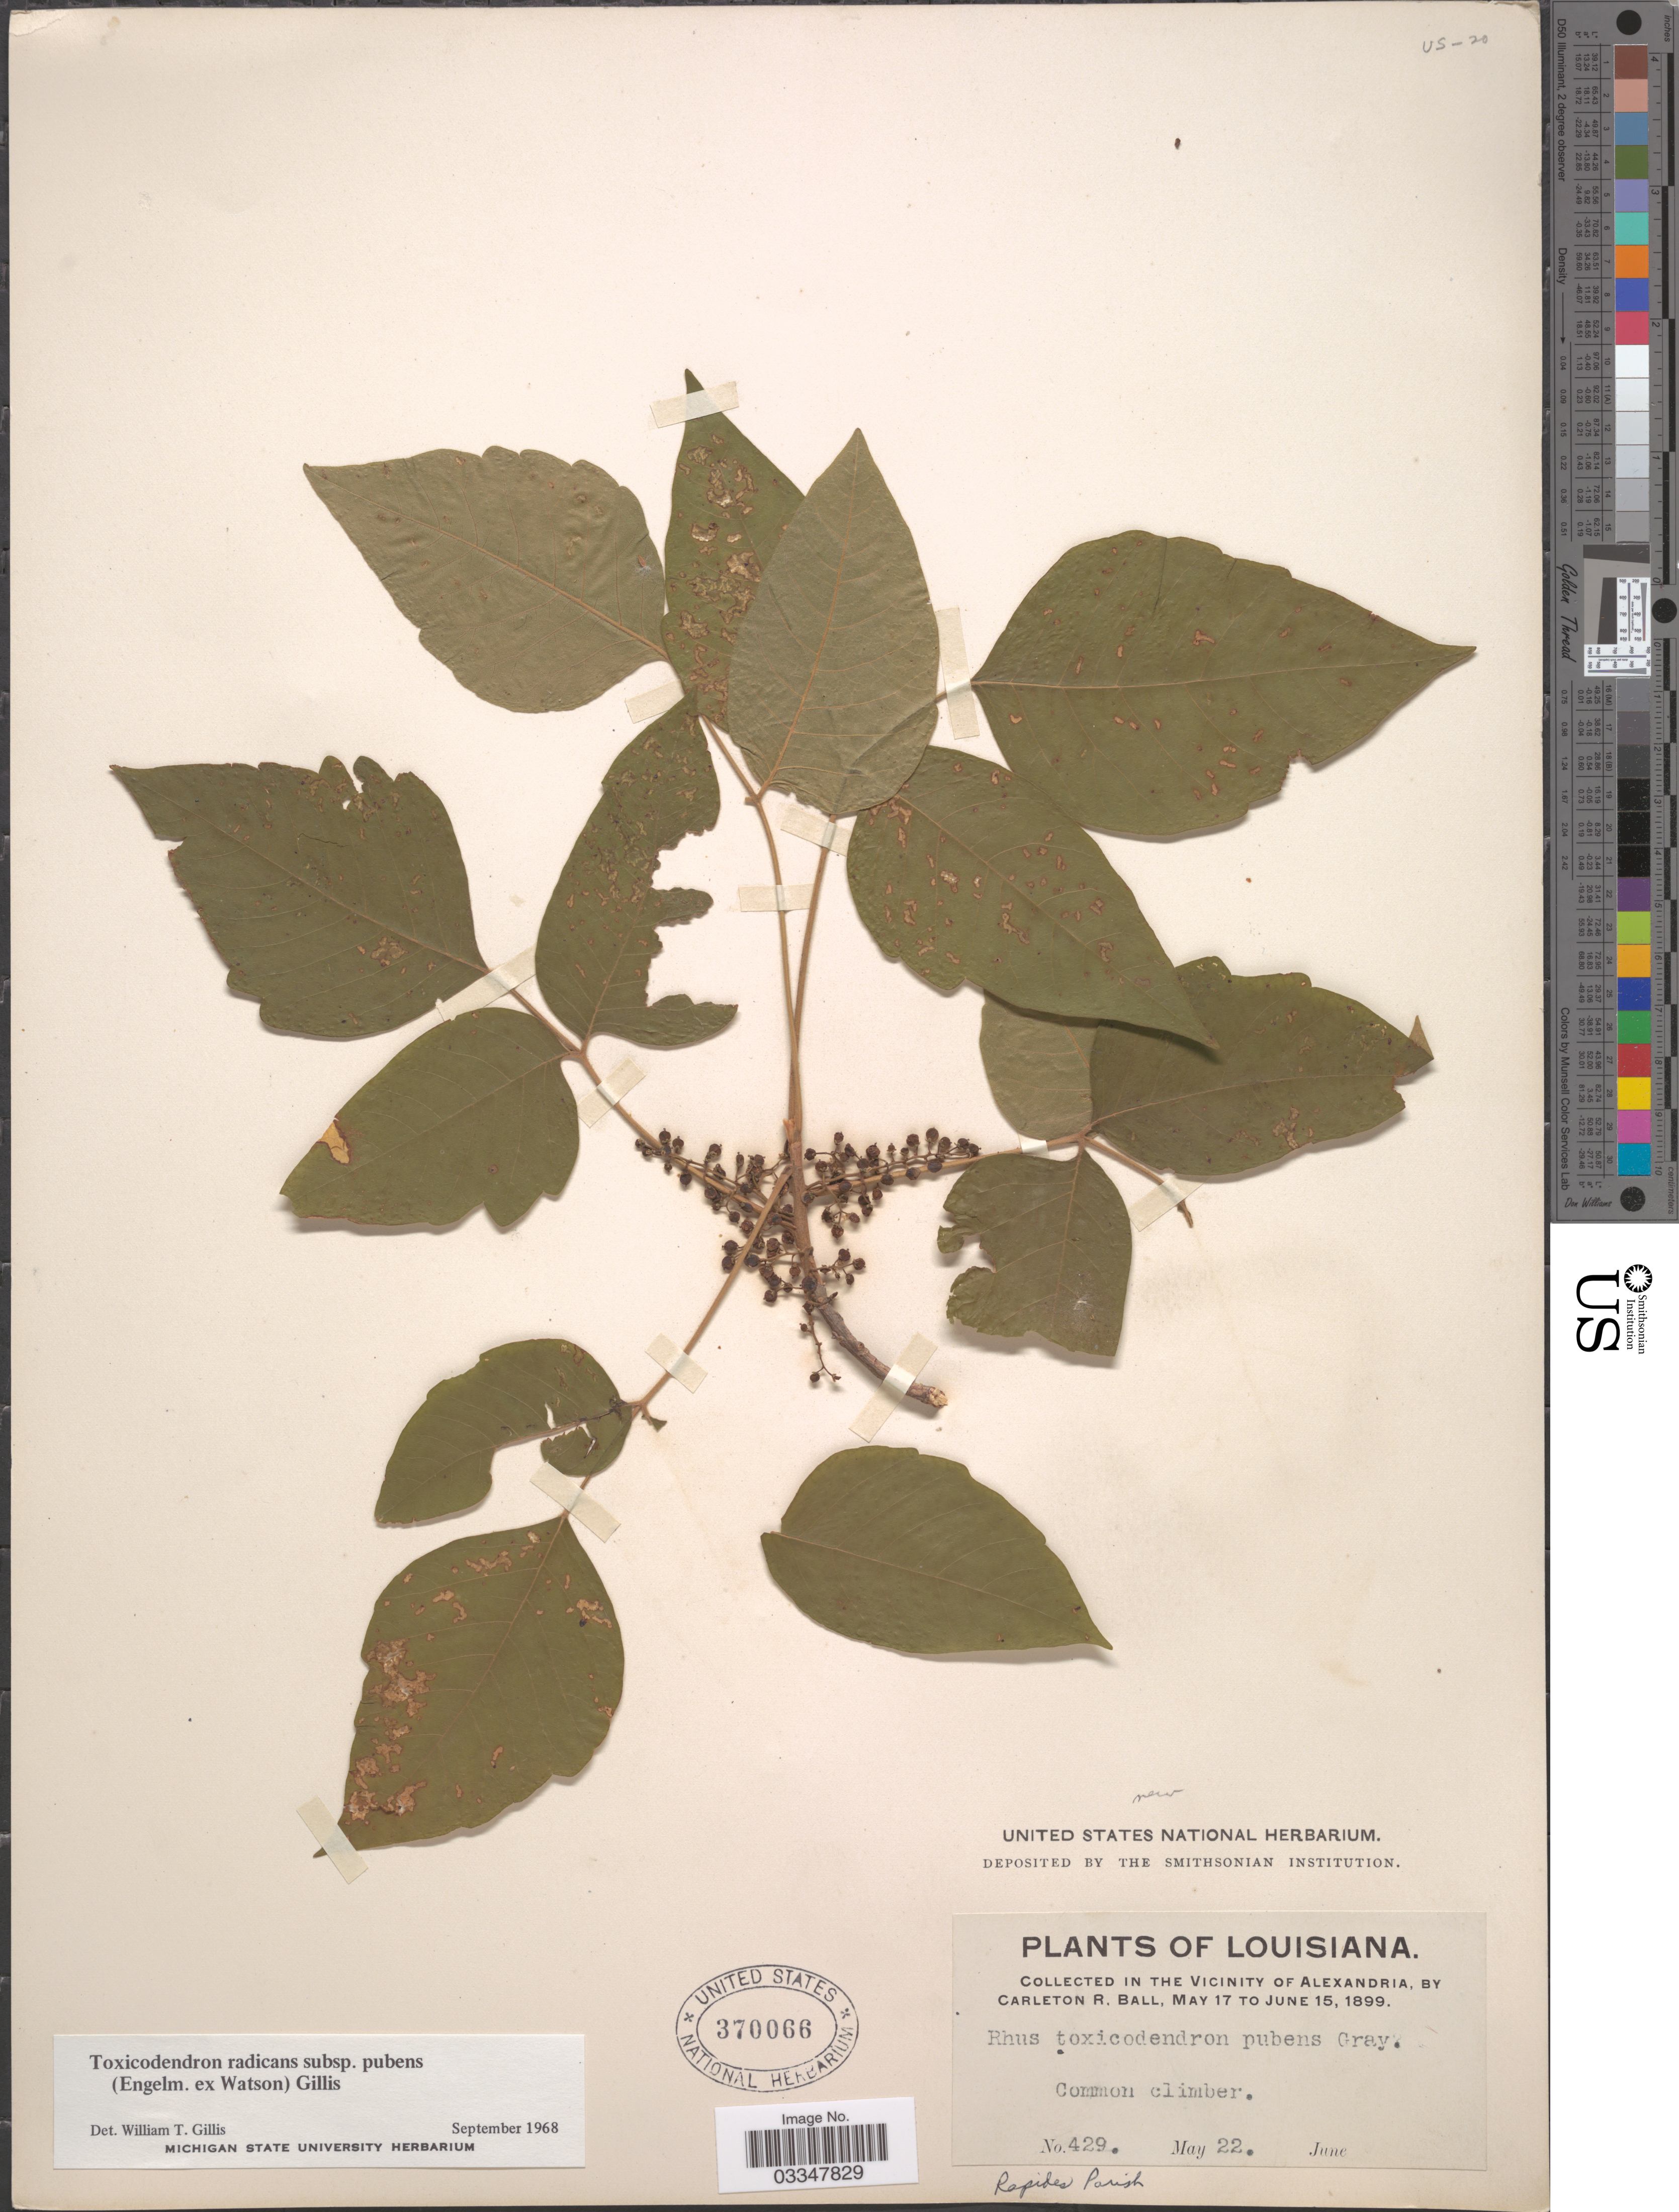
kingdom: Plantae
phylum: Tracheophyta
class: Magnoliopsida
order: Sapindales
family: Anacardiaceae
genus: Toxicodendron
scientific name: Toxicodendron radicans subsp. pubens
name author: (Engelm. ex S. Watson) Gillis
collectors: C. R. Ball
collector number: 429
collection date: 1899-05-22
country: United States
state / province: Louisiana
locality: In the vicinity of Alexandria. Rapides Parish.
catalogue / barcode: US 370066